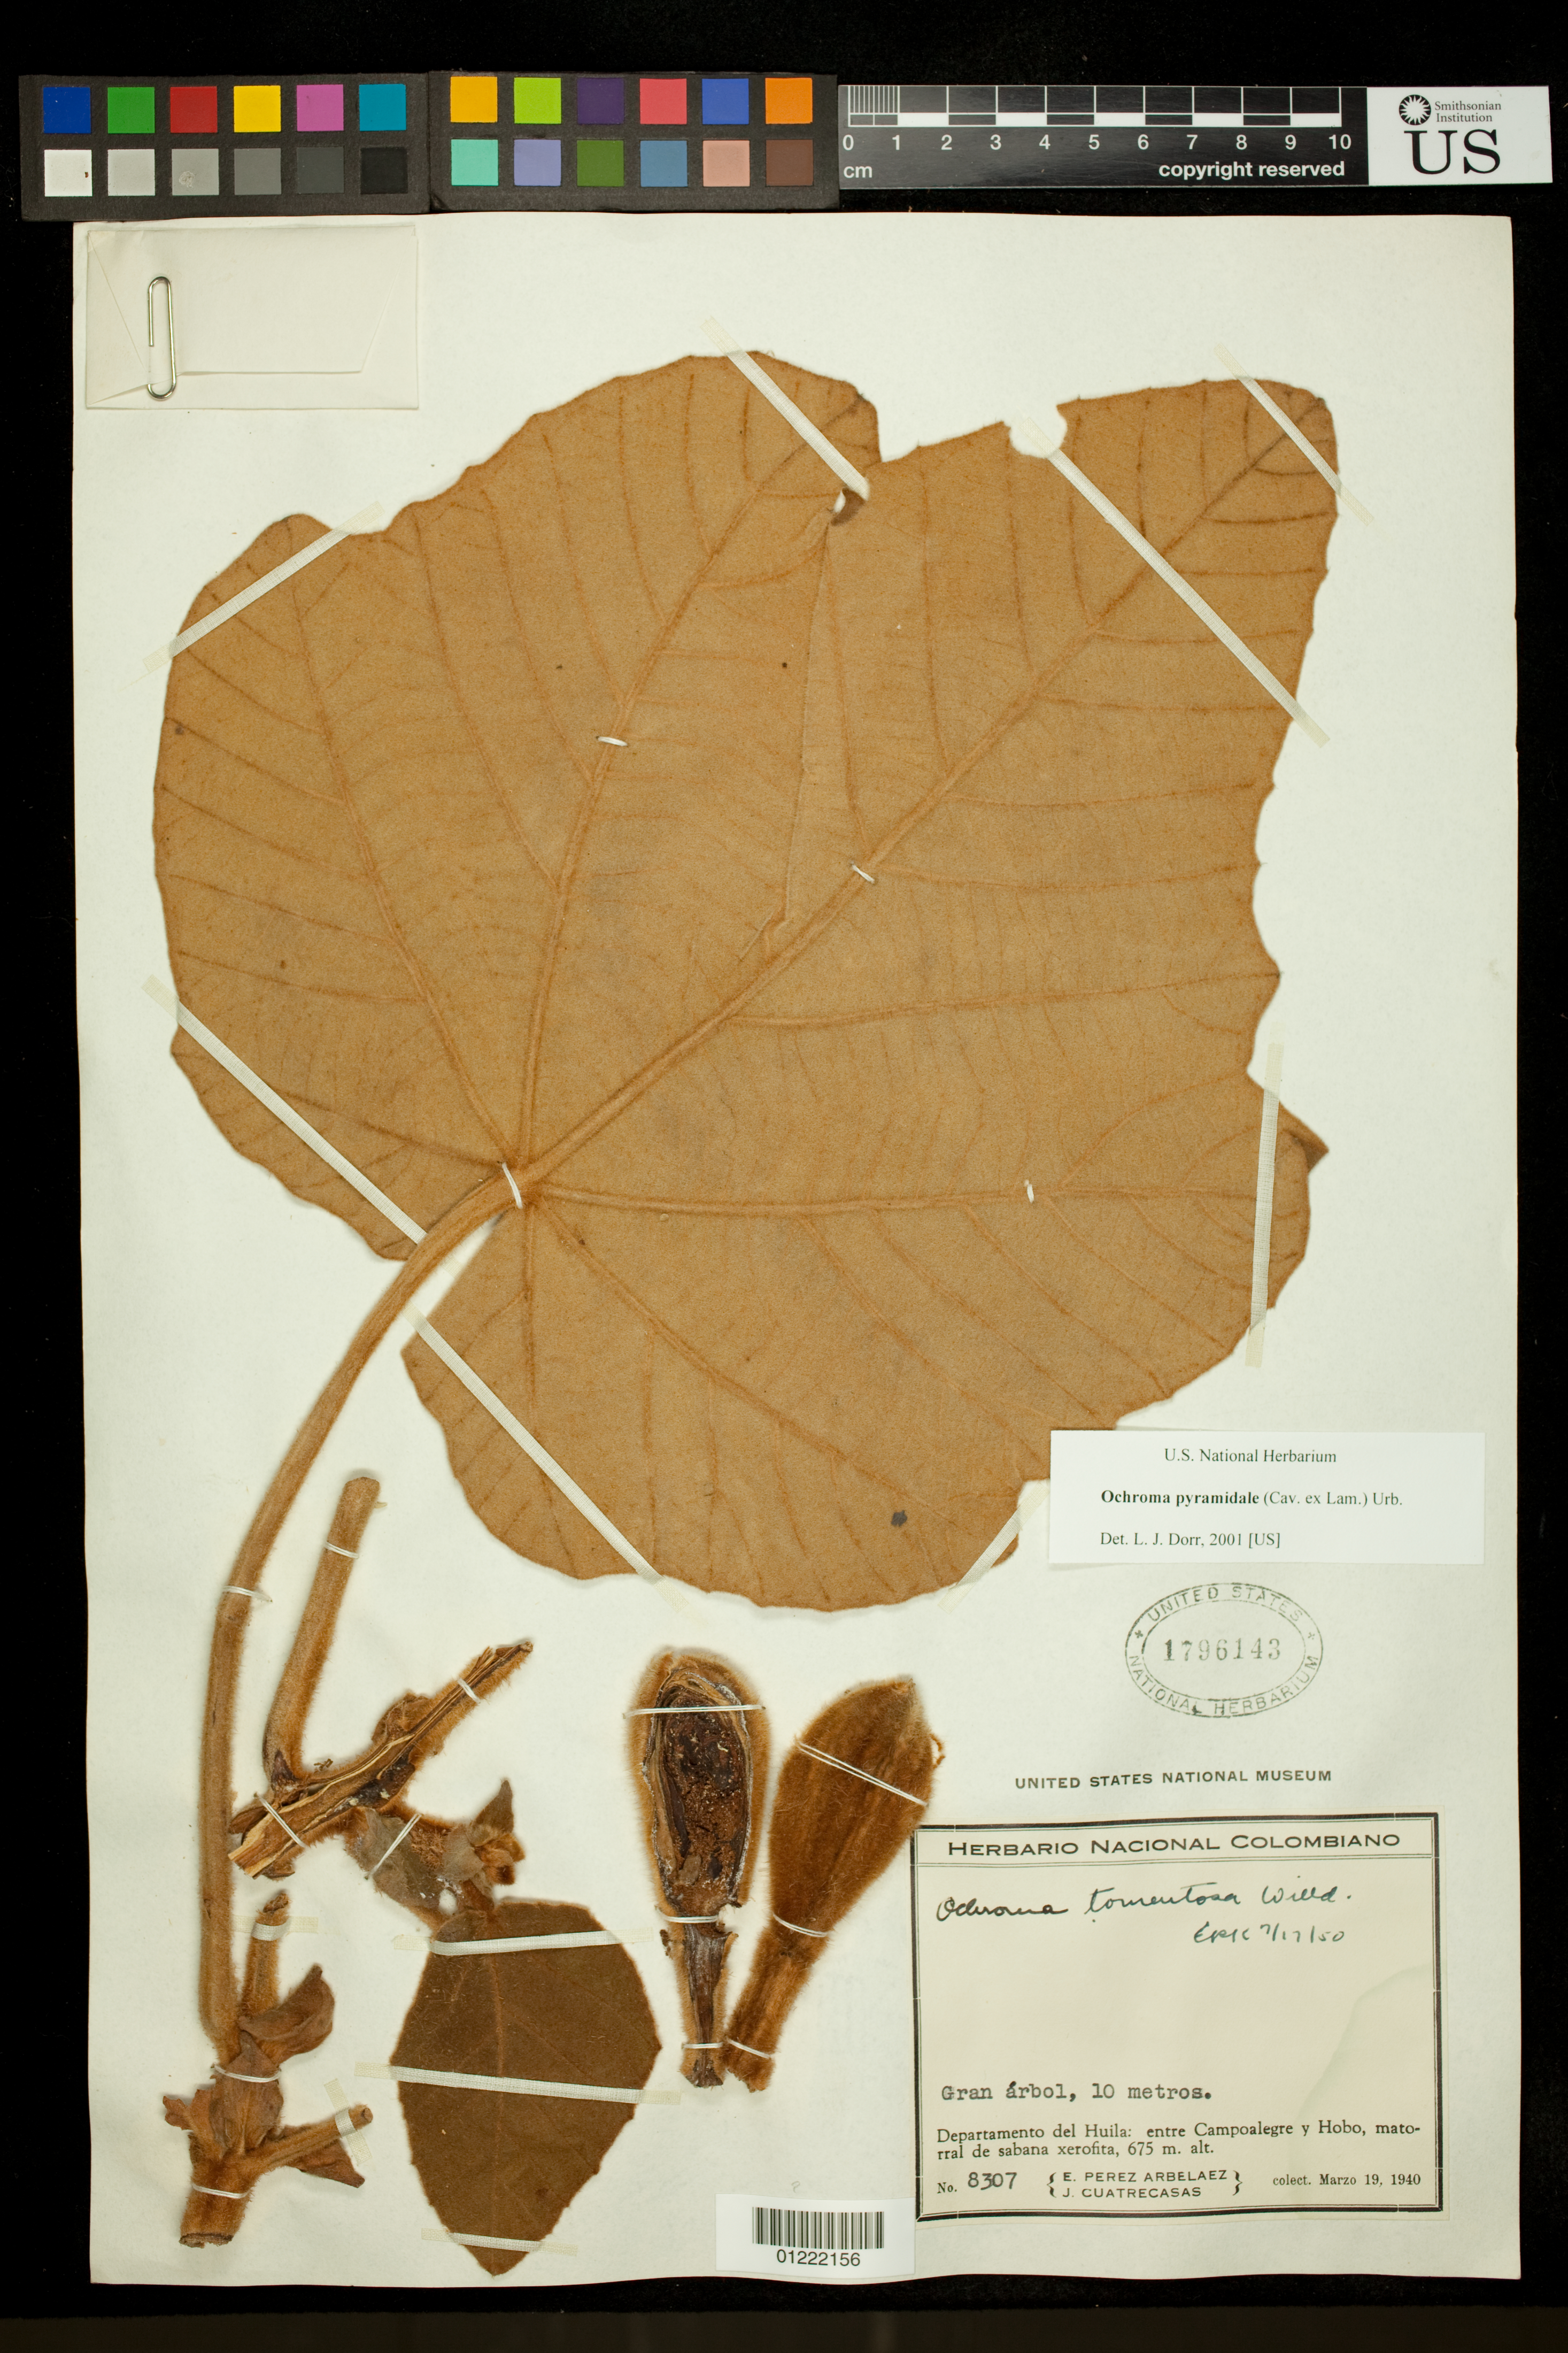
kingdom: Plantae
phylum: Tracheophyta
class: Magnoliopsida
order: Malvales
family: Malvaceae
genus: Ochroma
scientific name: Ochroma pyramidale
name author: (Cav. ex Lam.) Urb.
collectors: E. Pérez Arbeláez & J. Cuatrecasas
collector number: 8307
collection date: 1940-03-19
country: Colombia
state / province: Huila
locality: entre Campoalegre y Hobo, matorral de sabana xerofita.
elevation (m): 675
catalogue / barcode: US 1796143